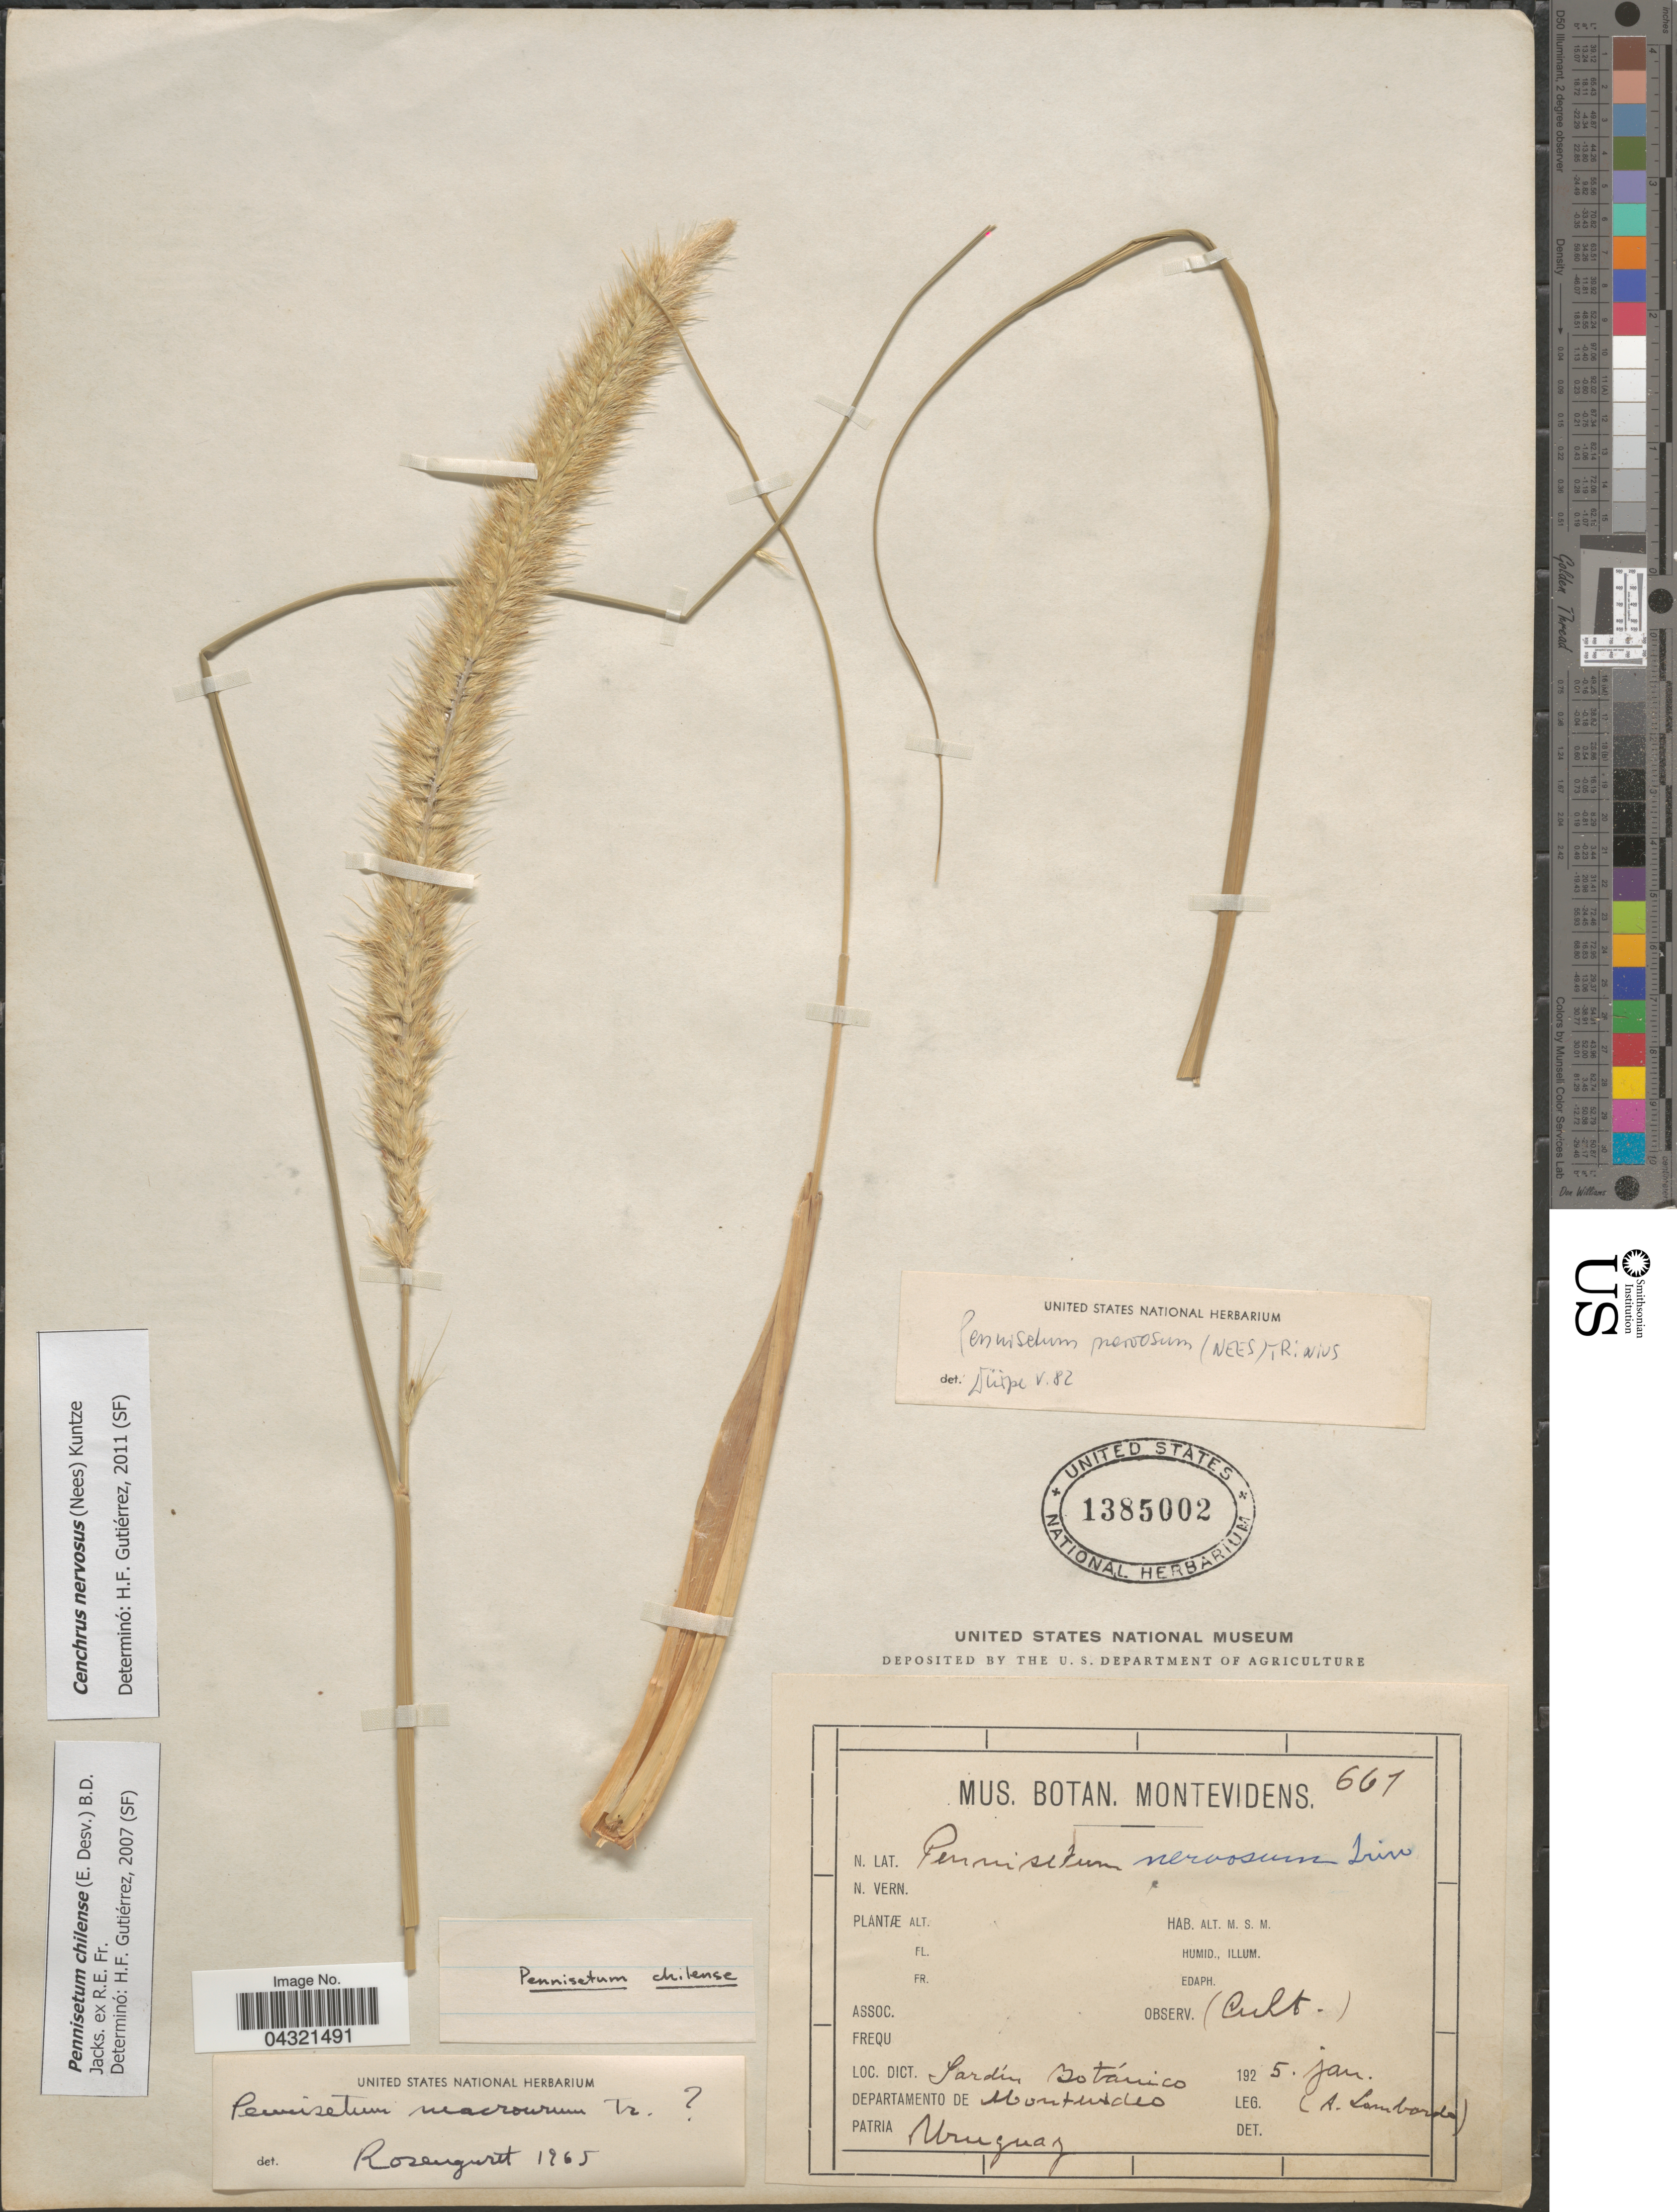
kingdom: Plantae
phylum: Tracheophyta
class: Liliopsida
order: Poales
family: Poaceae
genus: Cenchrus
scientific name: Cenchrus nervosus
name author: (Nees) Kuntze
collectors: A. Lombardo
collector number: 667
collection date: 1925-01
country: Uruguay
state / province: Montevideo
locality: Dict. Jardín Botánico.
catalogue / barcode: US 1385002